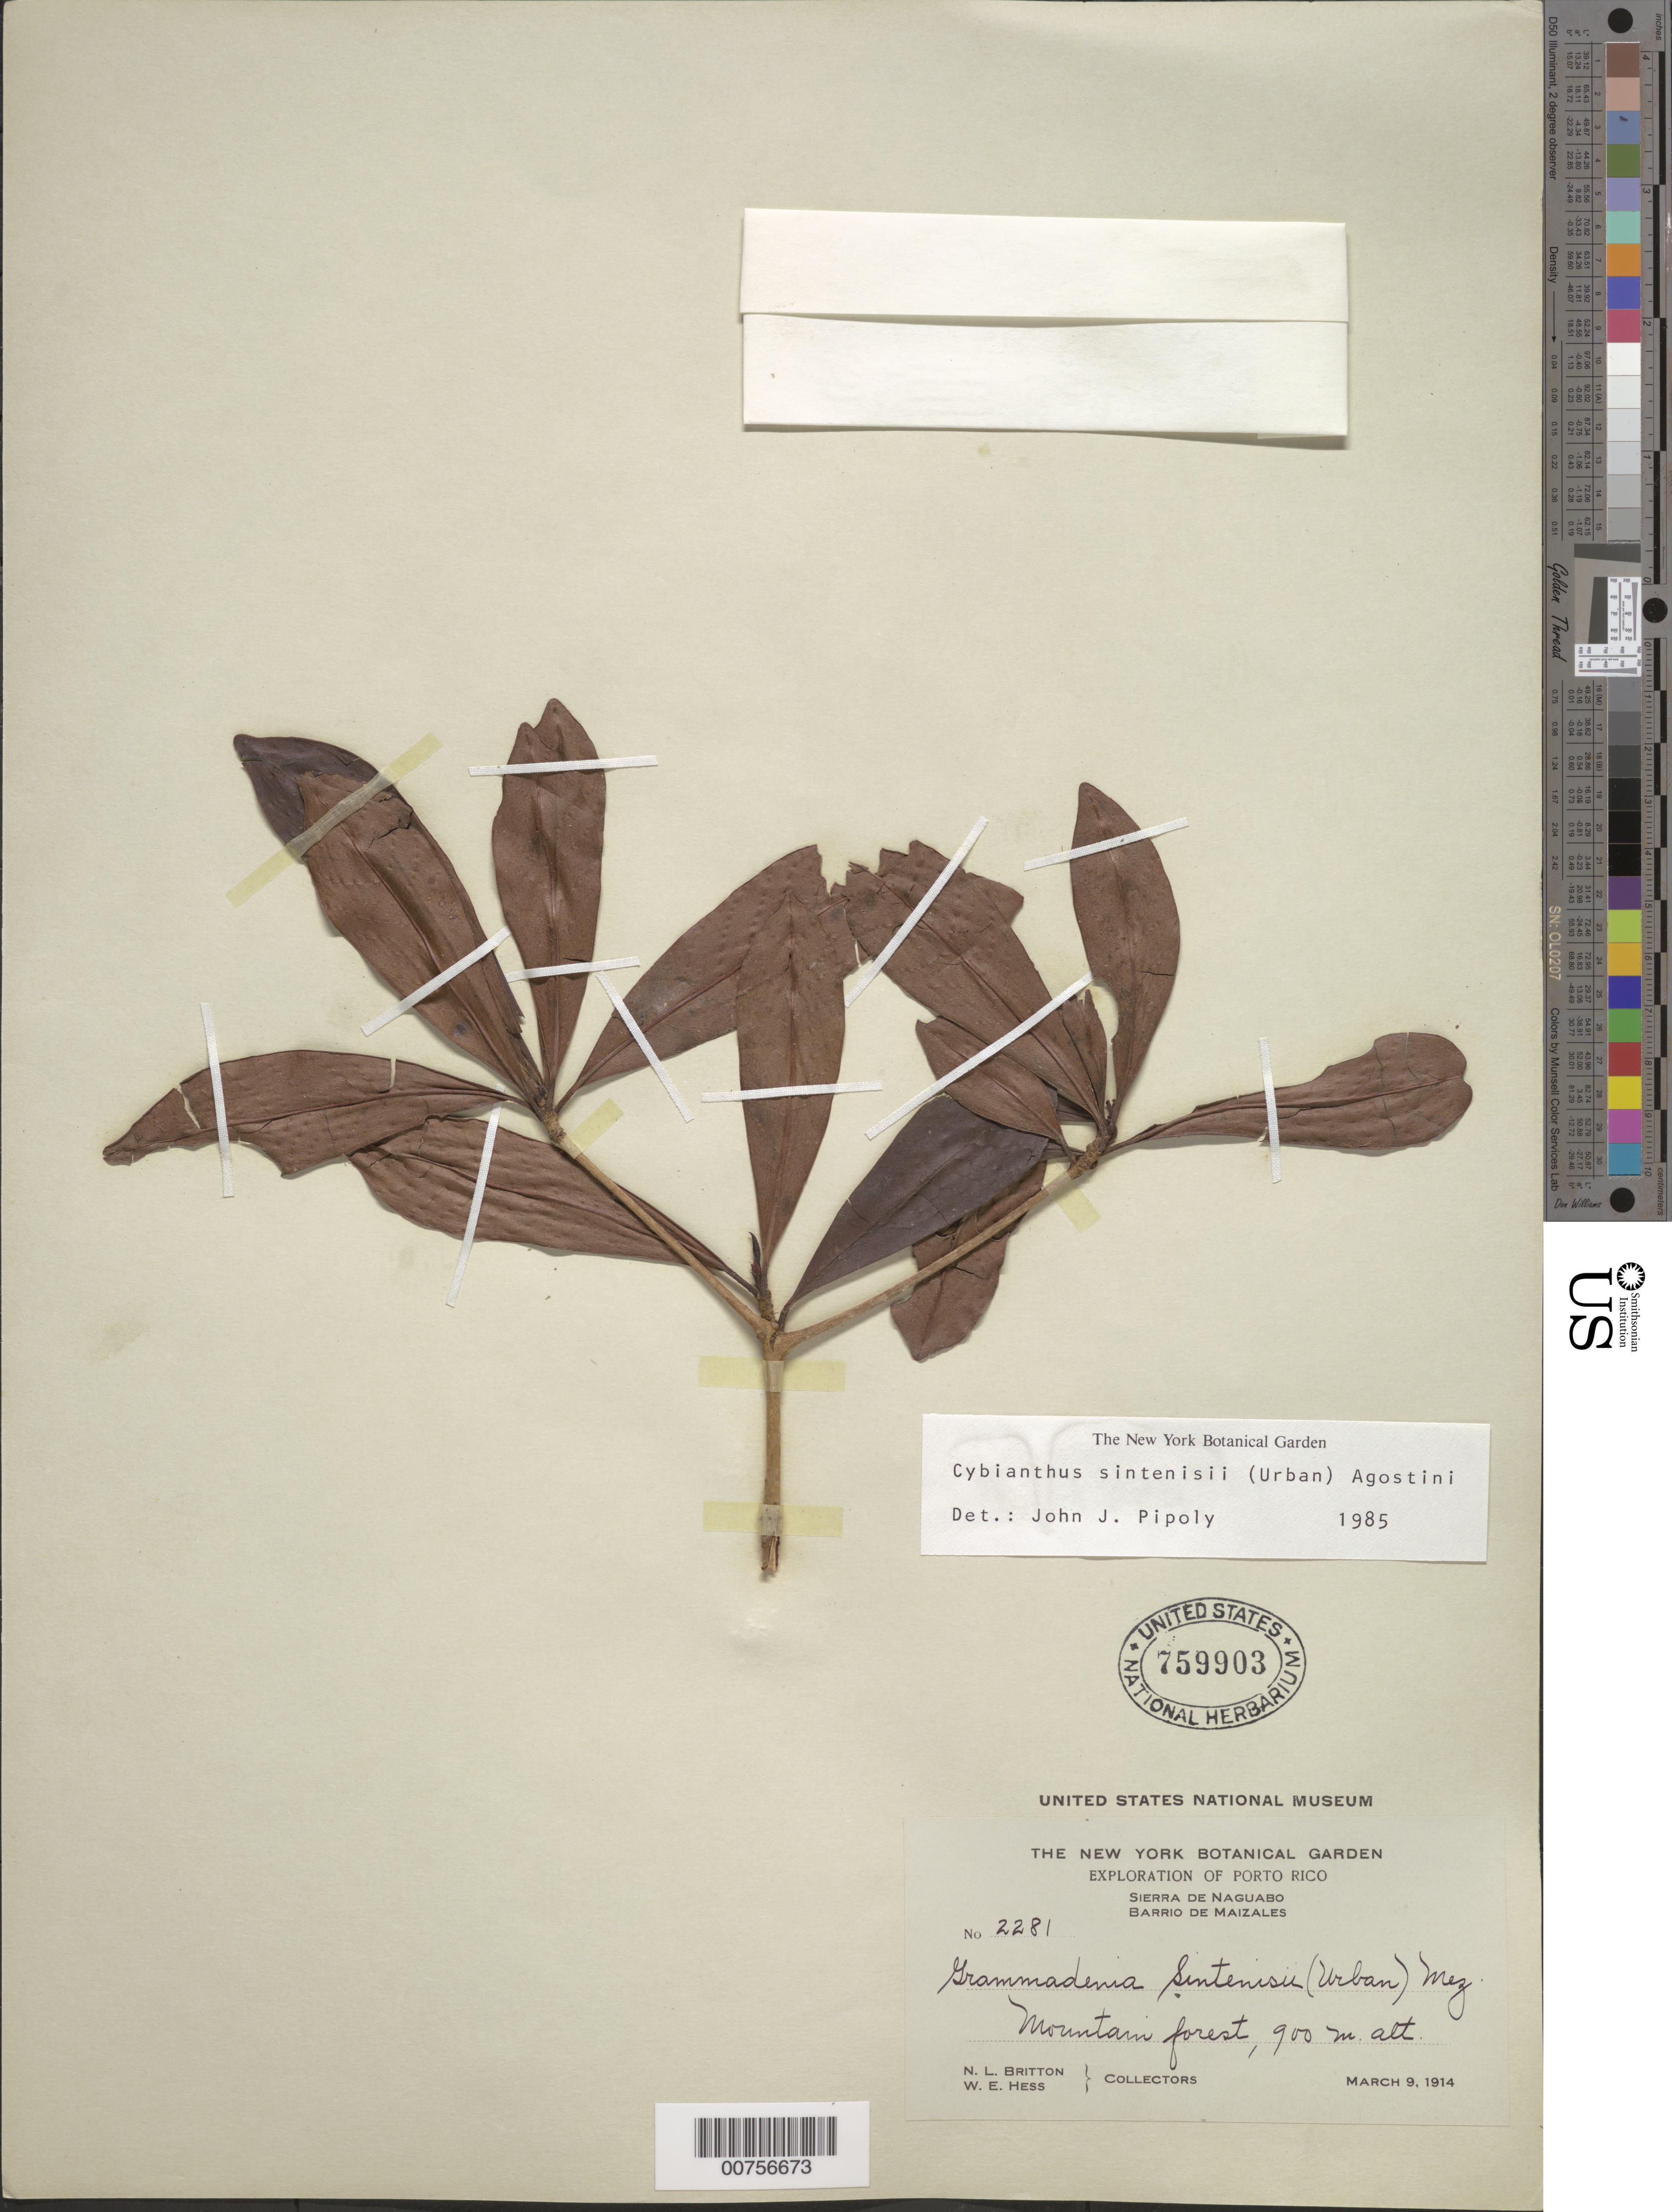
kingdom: Plantae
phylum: Tracheophyta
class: Magnoliopsida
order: Ericales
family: Primulaceae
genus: Cybianthus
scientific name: Cybianthus sintenisii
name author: (Urb.) G. Agostini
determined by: Pipoly, J. J., III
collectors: N. Britton & W. Hess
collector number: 2281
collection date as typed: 09 Mar 1914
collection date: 1914-03-09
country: Puerto Rico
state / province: Naguabo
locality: Sierra de Naguabo, Barrio de Maizales.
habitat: Mountain forest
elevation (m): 900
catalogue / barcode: US 759903